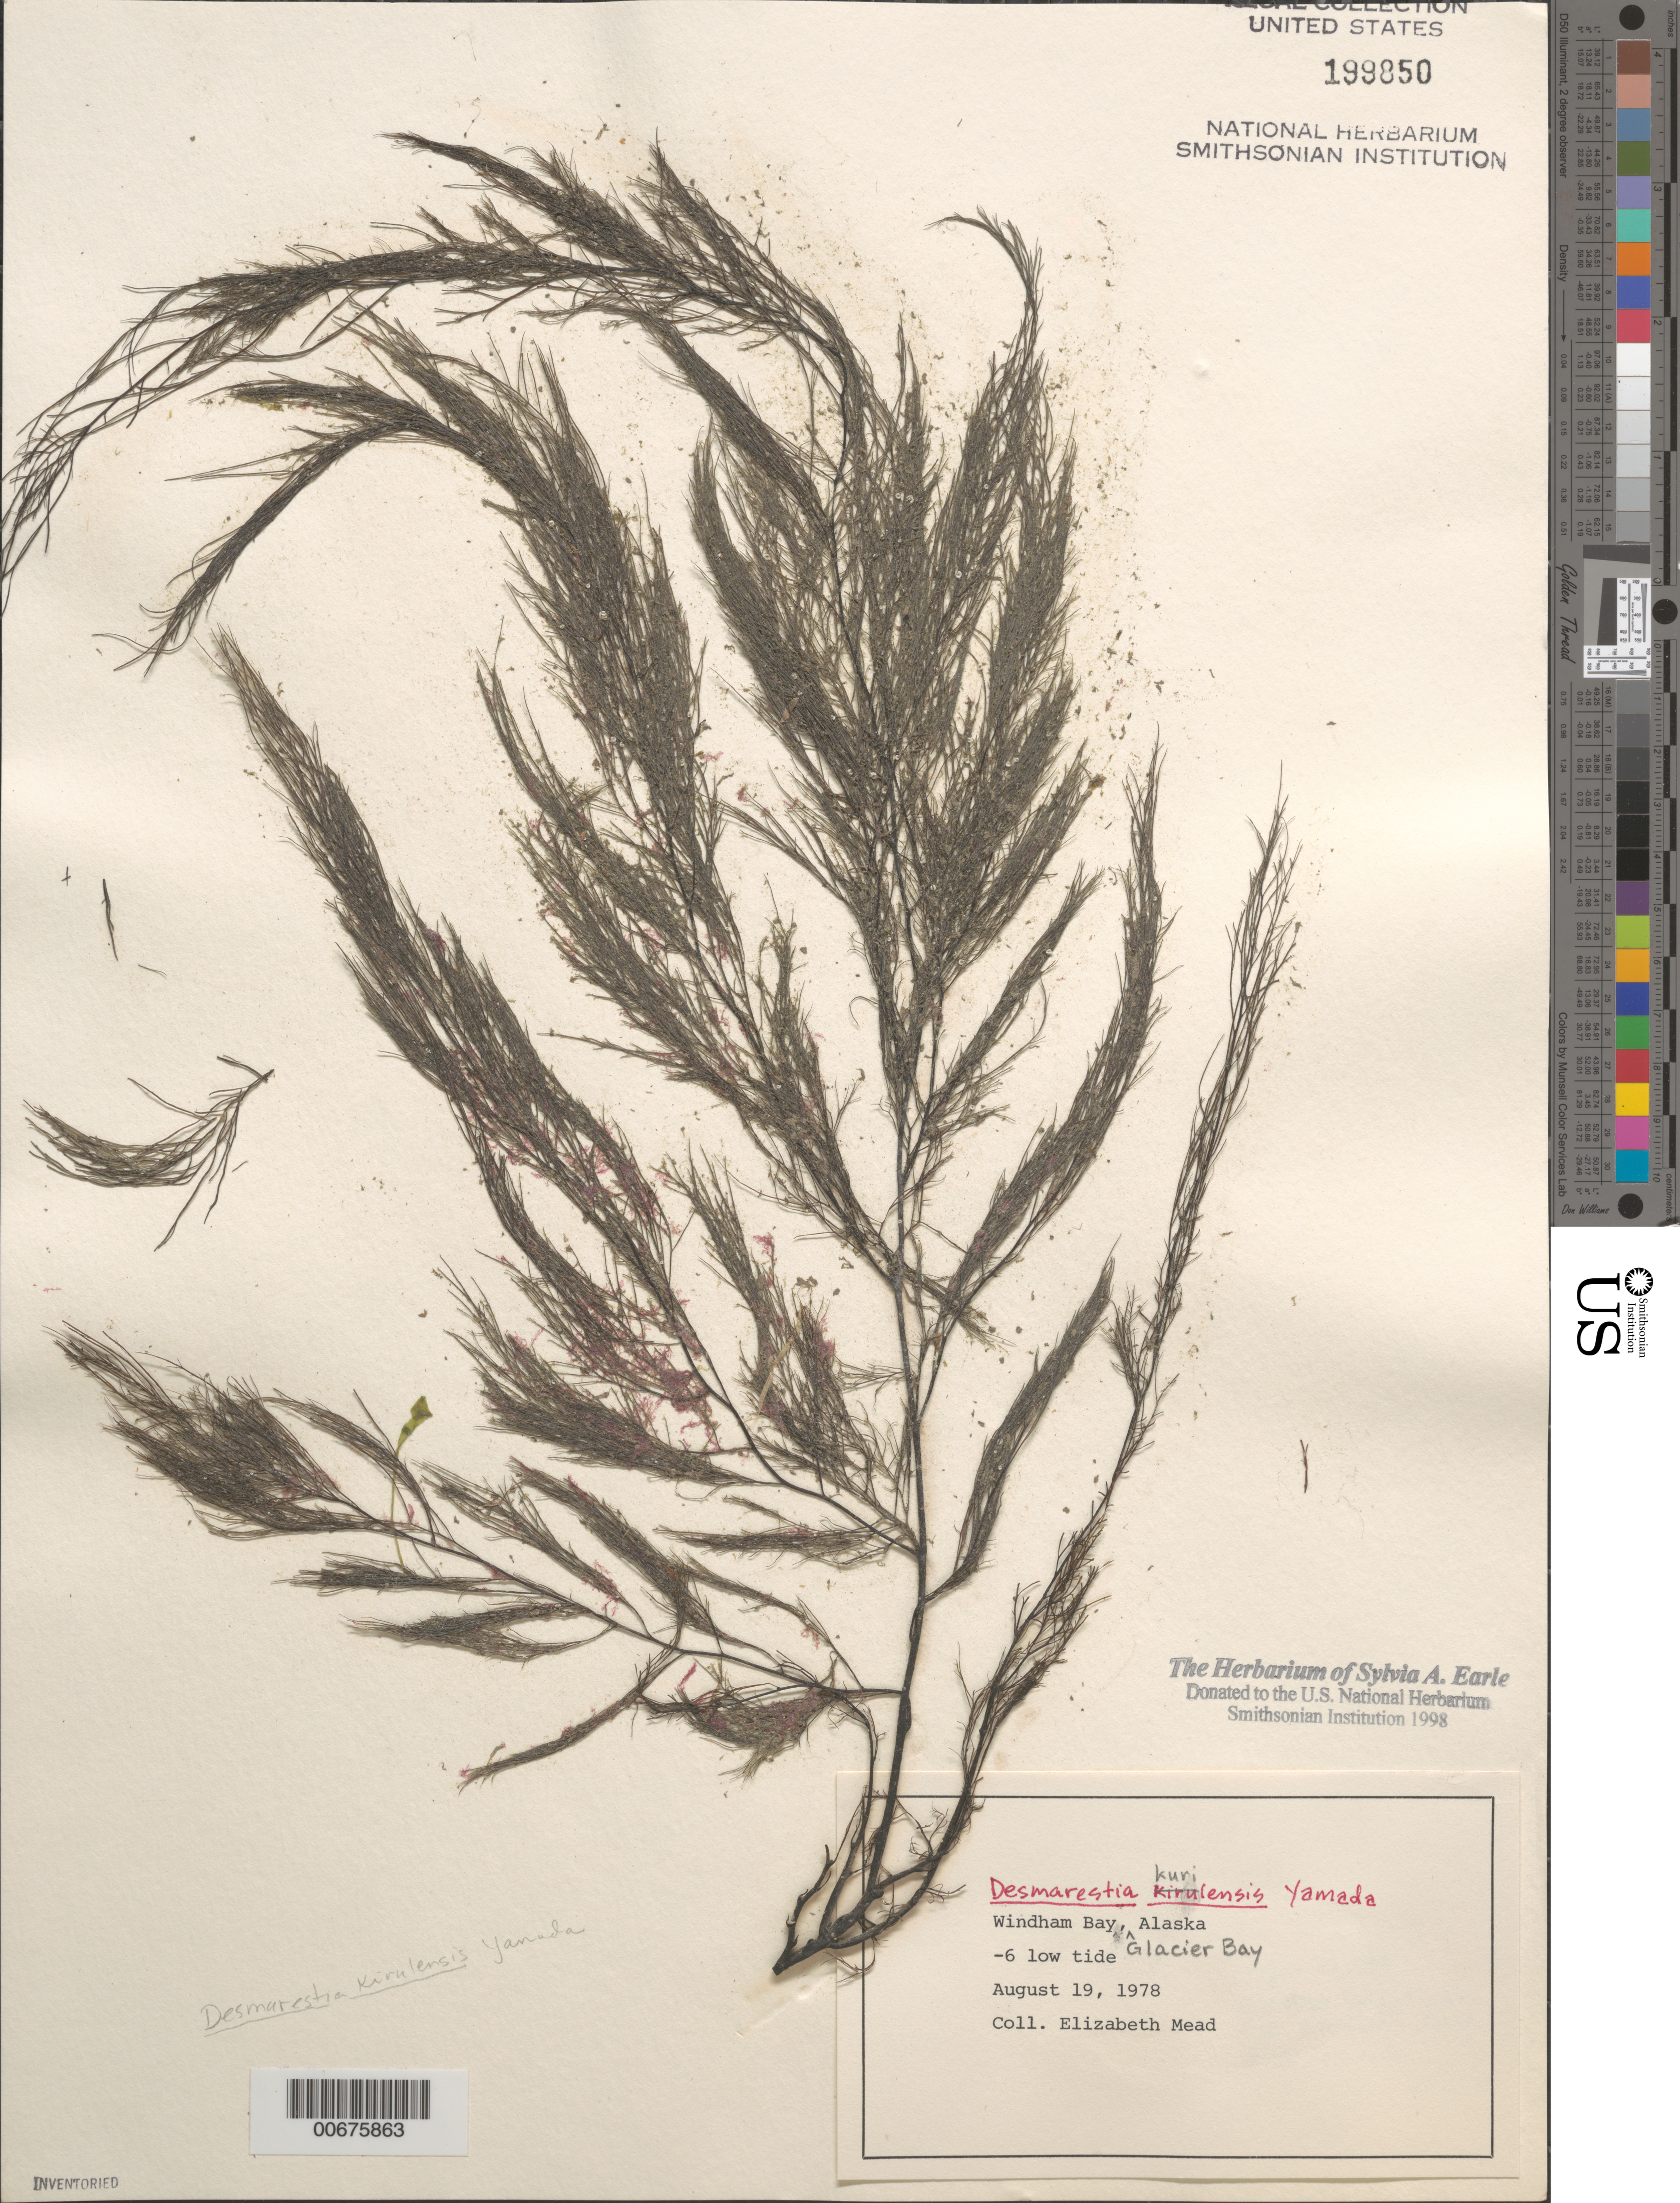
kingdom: Chromista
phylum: Ochrophyta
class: Phaeophyceae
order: Desmarestiales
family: Desmarestiaceae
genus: Desmarestia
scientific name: Desmarestia kurilensis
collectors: Mead. E.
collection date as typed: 19 Aug 1978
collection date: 1978-08-19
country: United States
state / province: Alaska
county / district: Skagway-Yakutat-Angoon Division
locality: Windham Bay, Glacier Bay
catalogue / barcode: US 199850